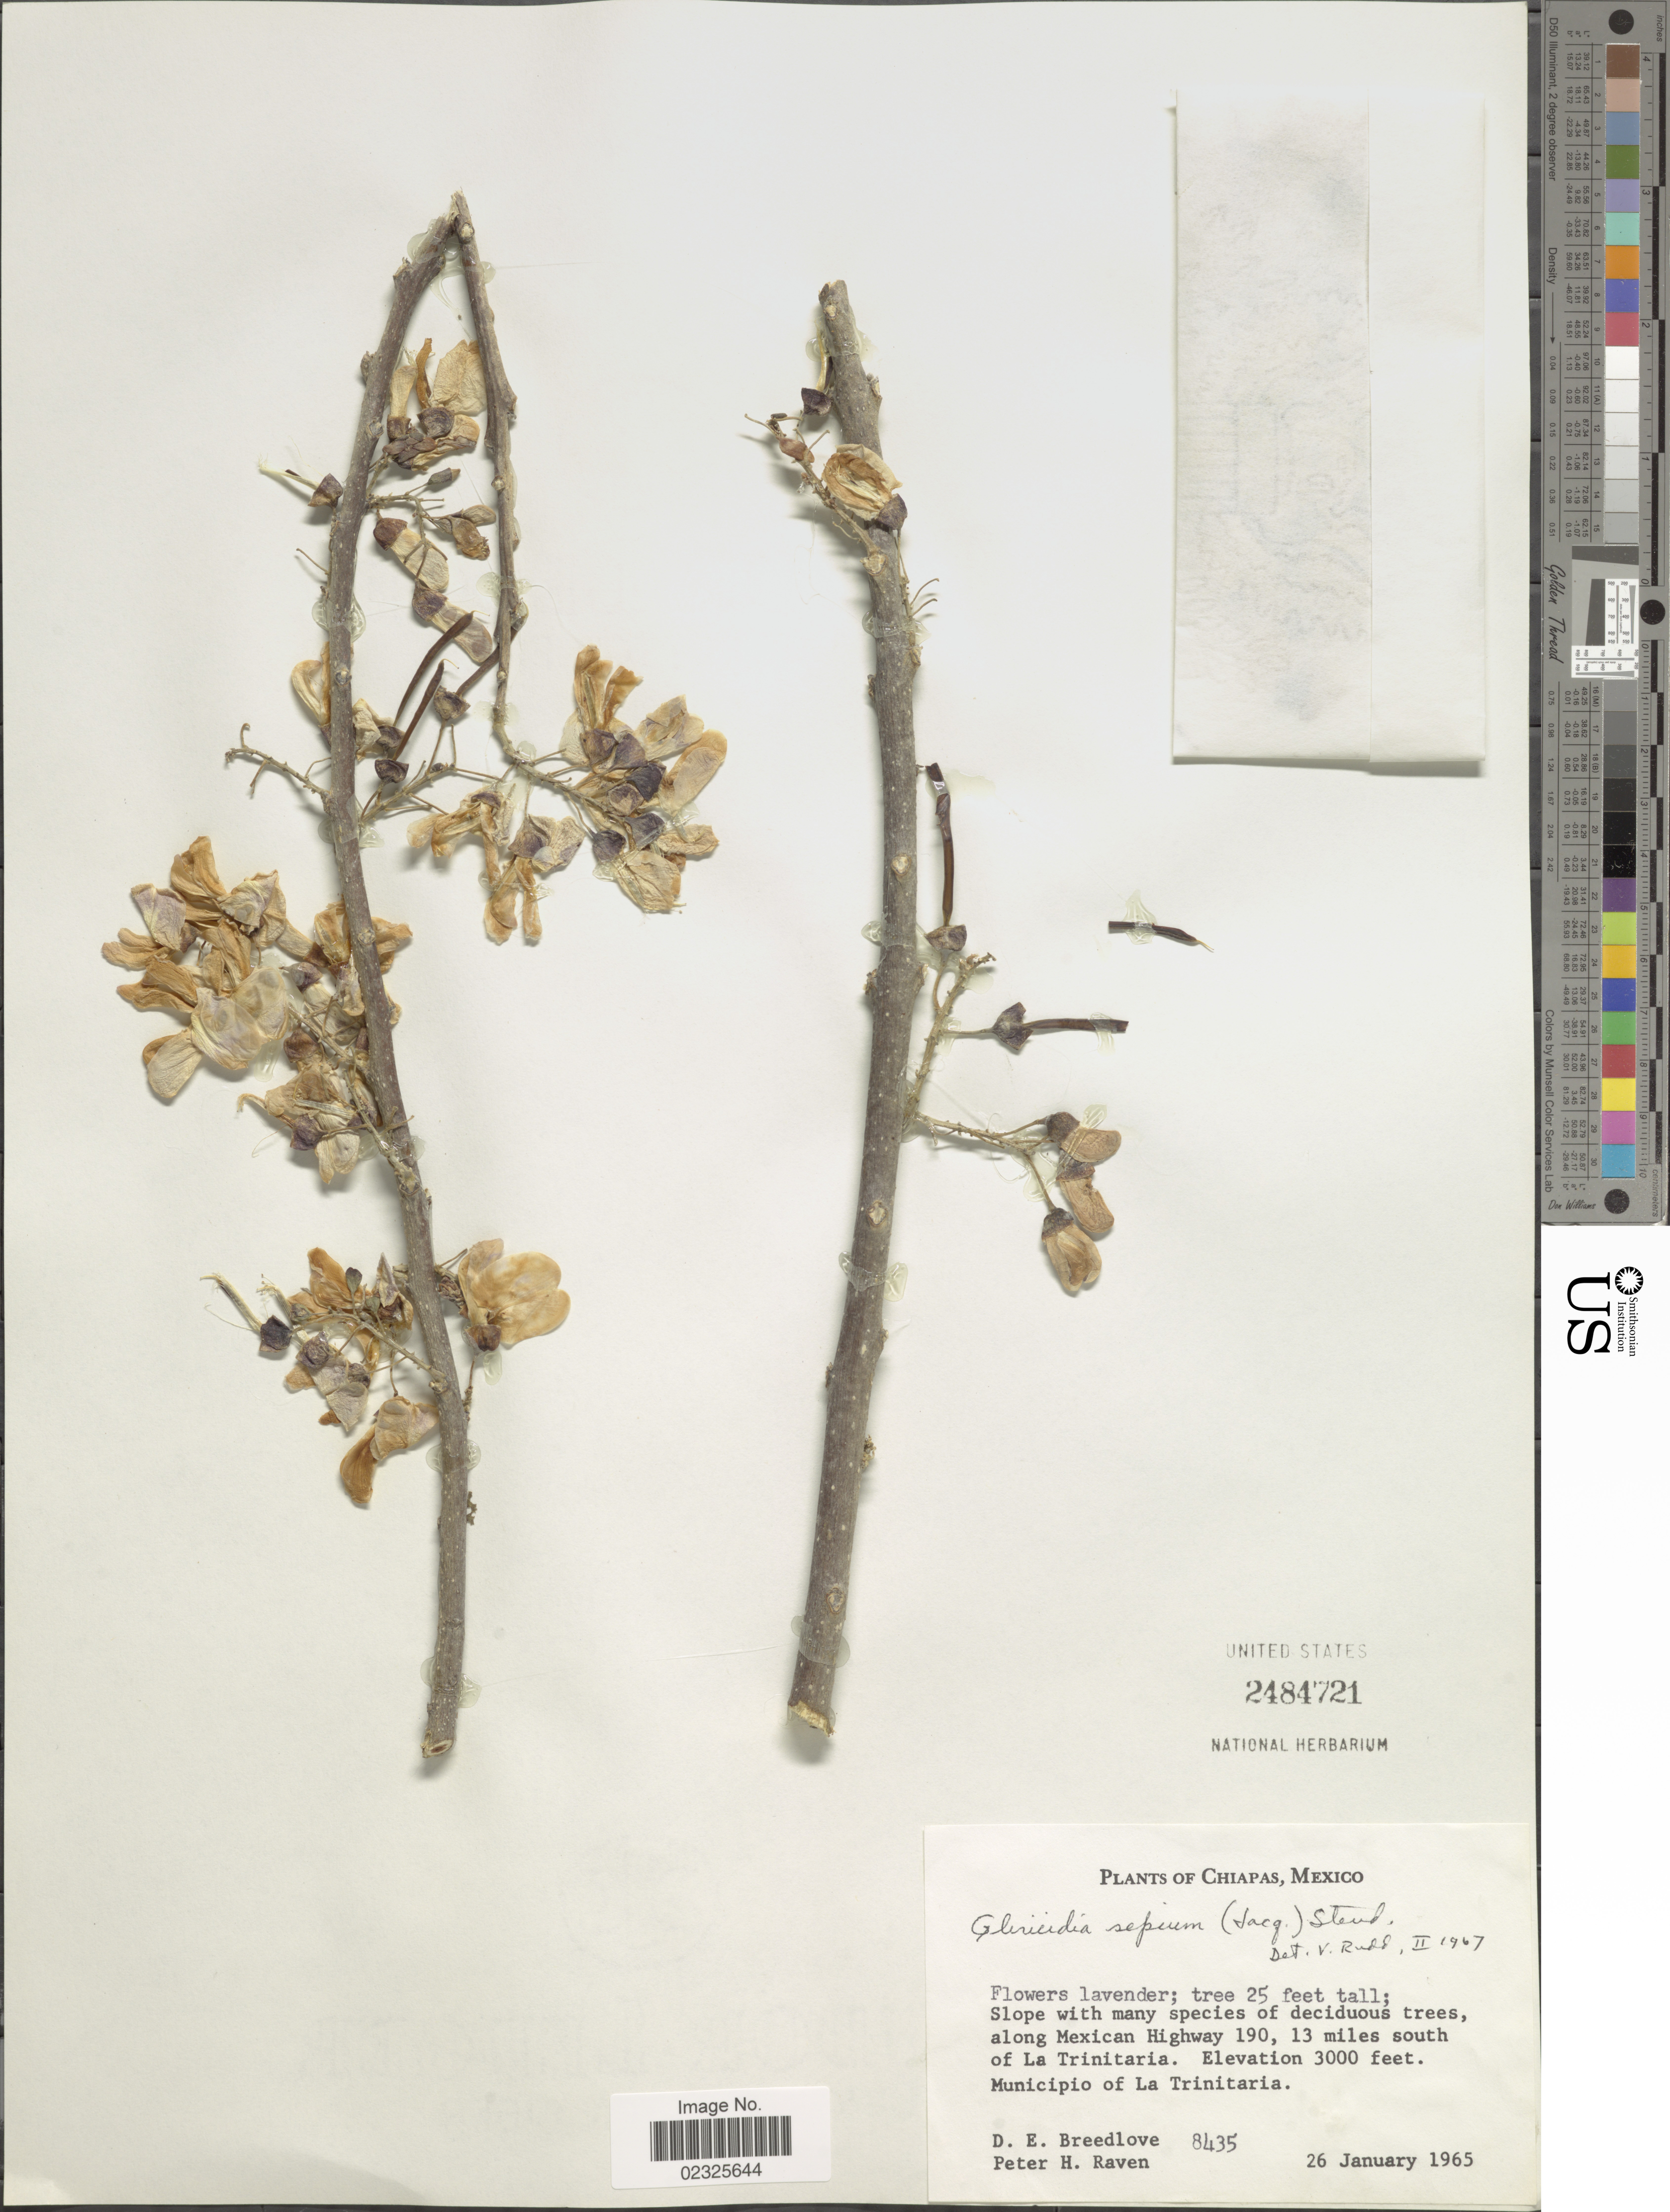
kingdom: Plantae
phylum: Tracheophyta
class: Magnoliopsida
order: Fabales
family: Fabaceae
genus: Gliricidia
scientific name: Gliricidia sepium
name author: (Jacq.) Kunth ex Walp.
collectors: D. E. Breedlove & P. Raven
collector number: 8435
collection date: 1965-01-26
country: Mexico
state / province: Chiapas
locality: Along Mexican Highway 190, 13 miles south of La Trinitaria, Municipio of La Trinitaria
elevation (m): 914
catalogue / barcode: US 2484721